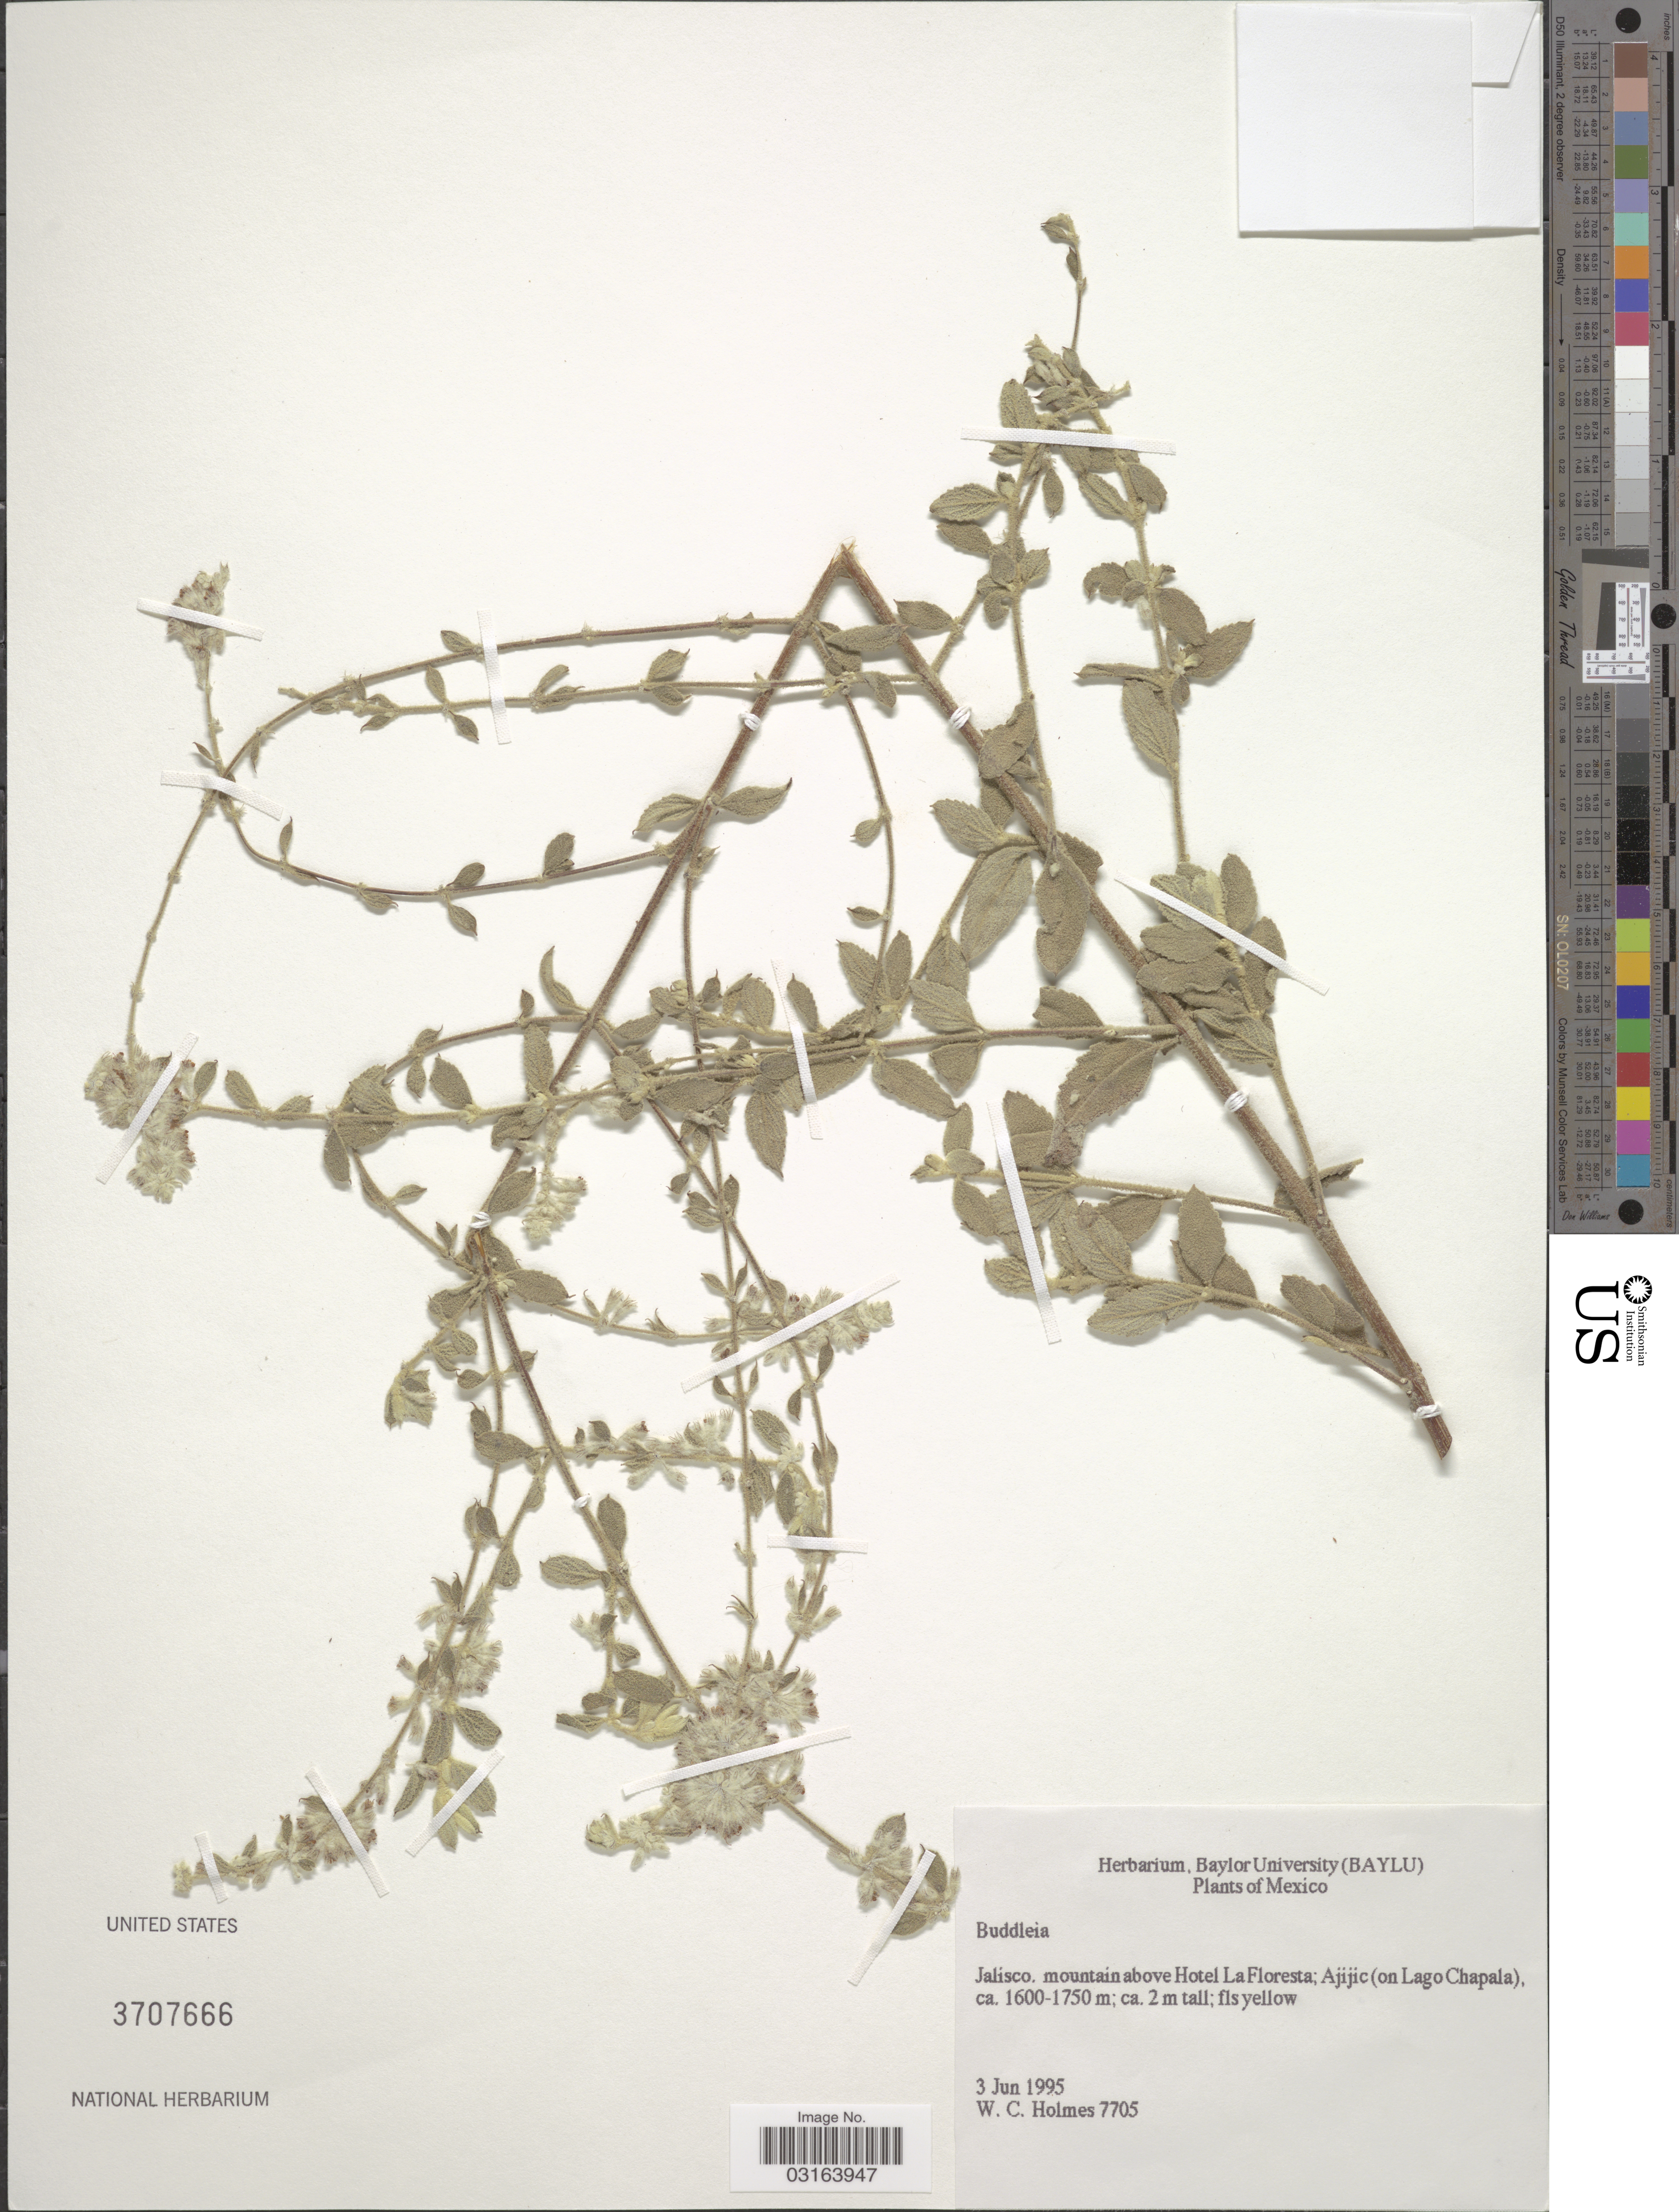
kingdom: Plantae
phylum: Tracheophyta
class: Magnoliopsida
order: Lamiales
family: Scrophulariaceae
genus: Buddleja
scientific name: Buddleja sp.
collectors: W. Holmes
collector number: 7705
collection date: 1995-06-03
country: Mexico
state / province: Jalisco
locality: Mountain above Hotel La Floresta; Ajijic (on Lago Chapala).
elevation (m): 1600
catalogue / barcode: US 3707666